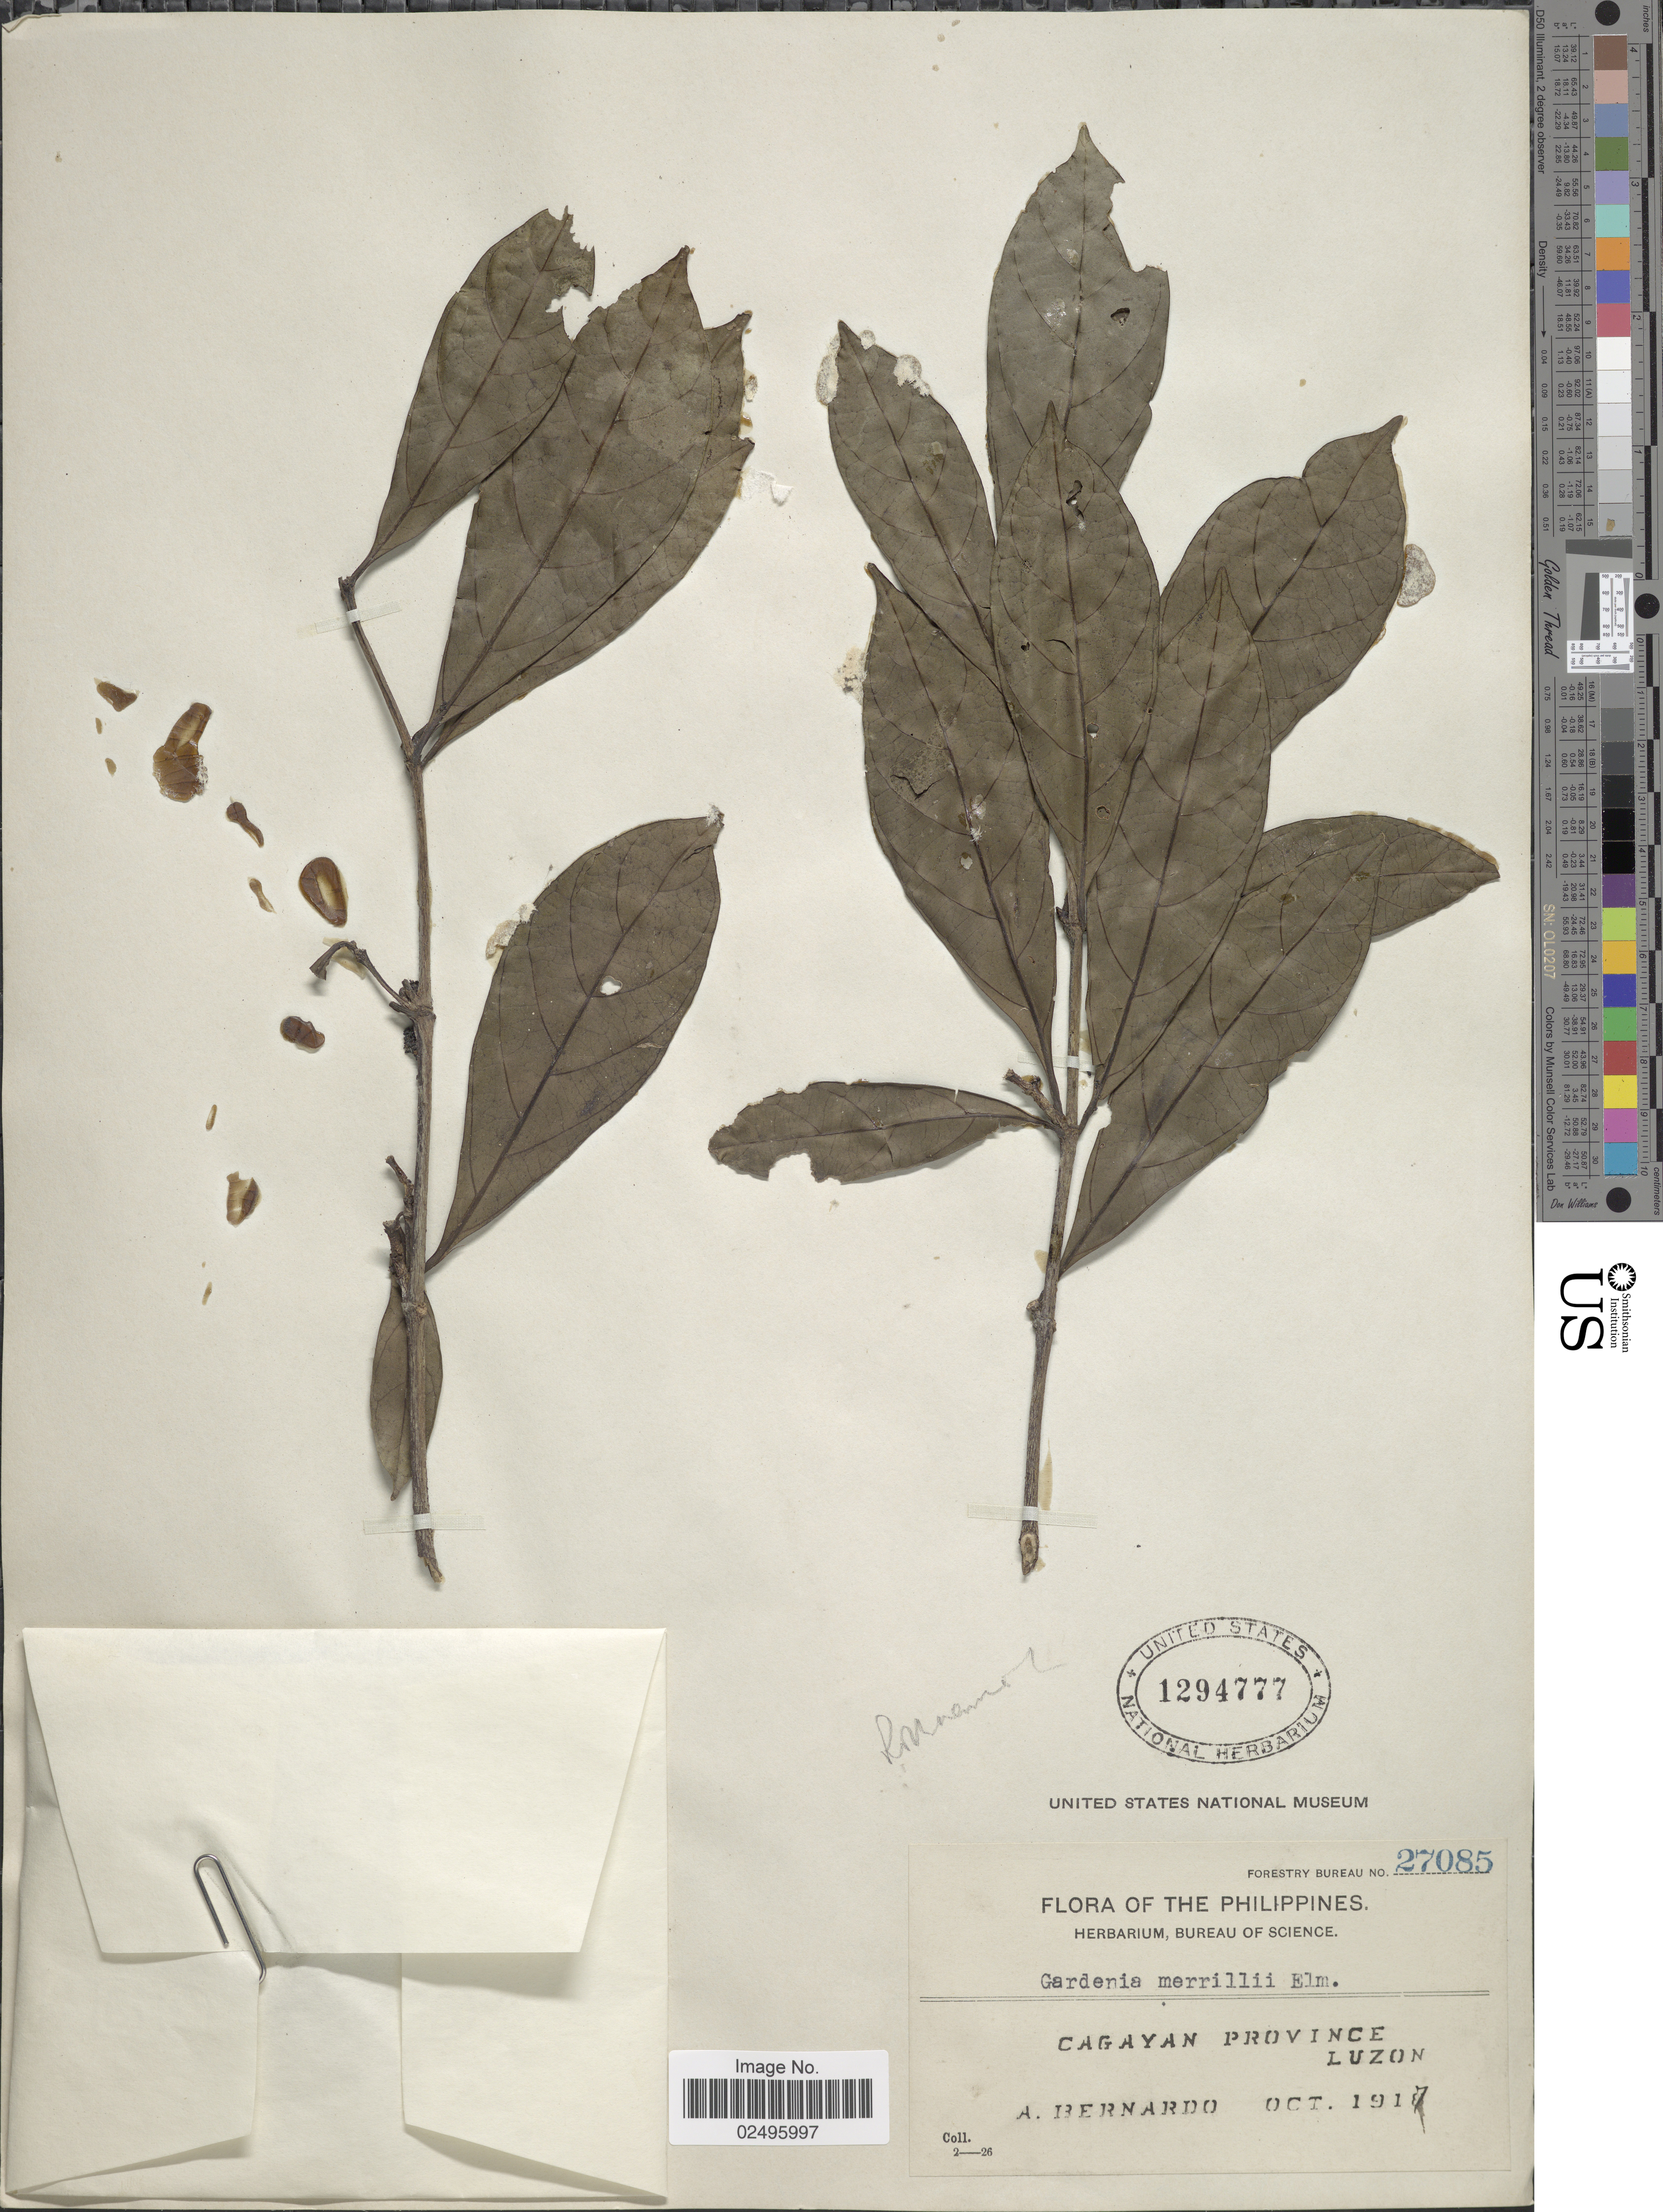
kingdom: Plantae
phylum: Tracheophyta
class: Magnoliopsida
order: Gentianales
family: Rubiaceae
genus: Rothmannia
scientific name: Rothmannia merrillii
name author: (Elmer) J.T. Pereira & Ridsdale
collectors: A. Bernardo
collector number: Forestry Bureau 27085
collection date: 1917-10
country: Philippines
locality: Cagayan Province, Luzon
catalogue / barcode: US 1294777